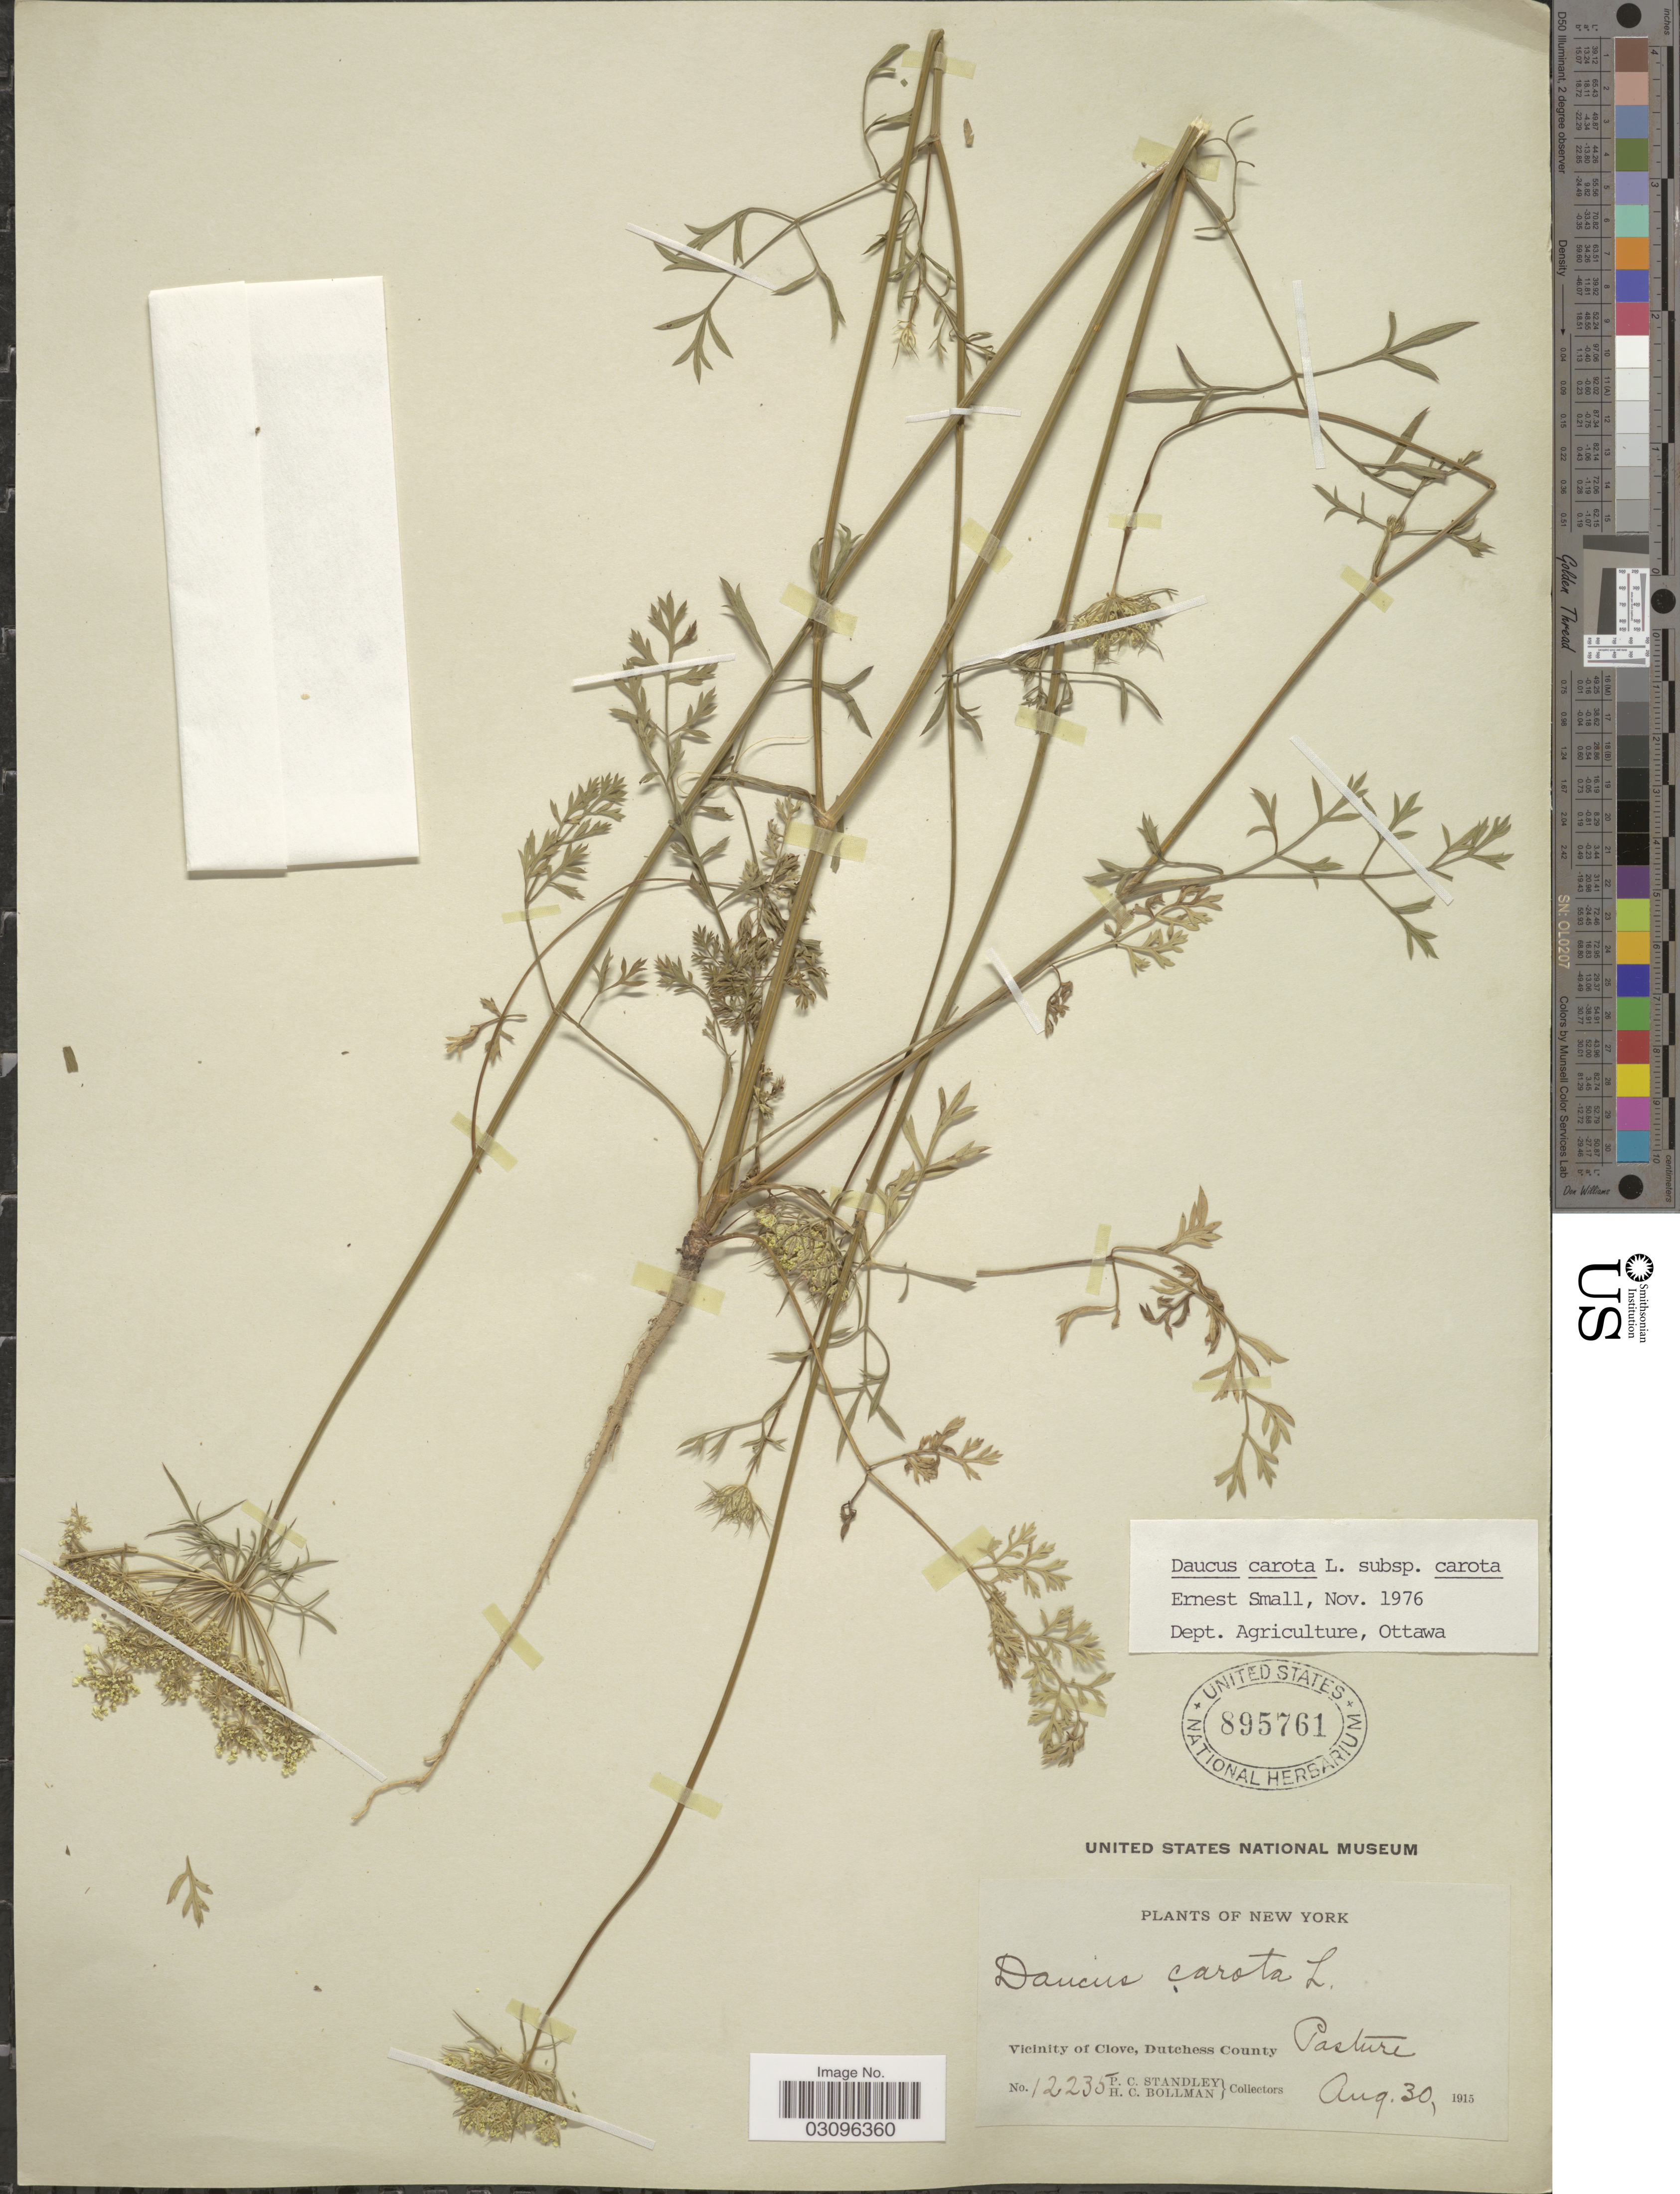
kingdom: Plantae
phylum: Tracheophyta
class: Magnoliopsida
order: Apiales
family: Apiaceae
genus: Daucus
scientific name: Daucus carota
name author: L.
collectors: P. C. Standley & H. C. Bollman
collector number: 12235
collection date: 1915-08-30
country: United States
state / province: New York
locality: Vicinity of Clove, Dutchess County.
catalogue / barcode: US 895761